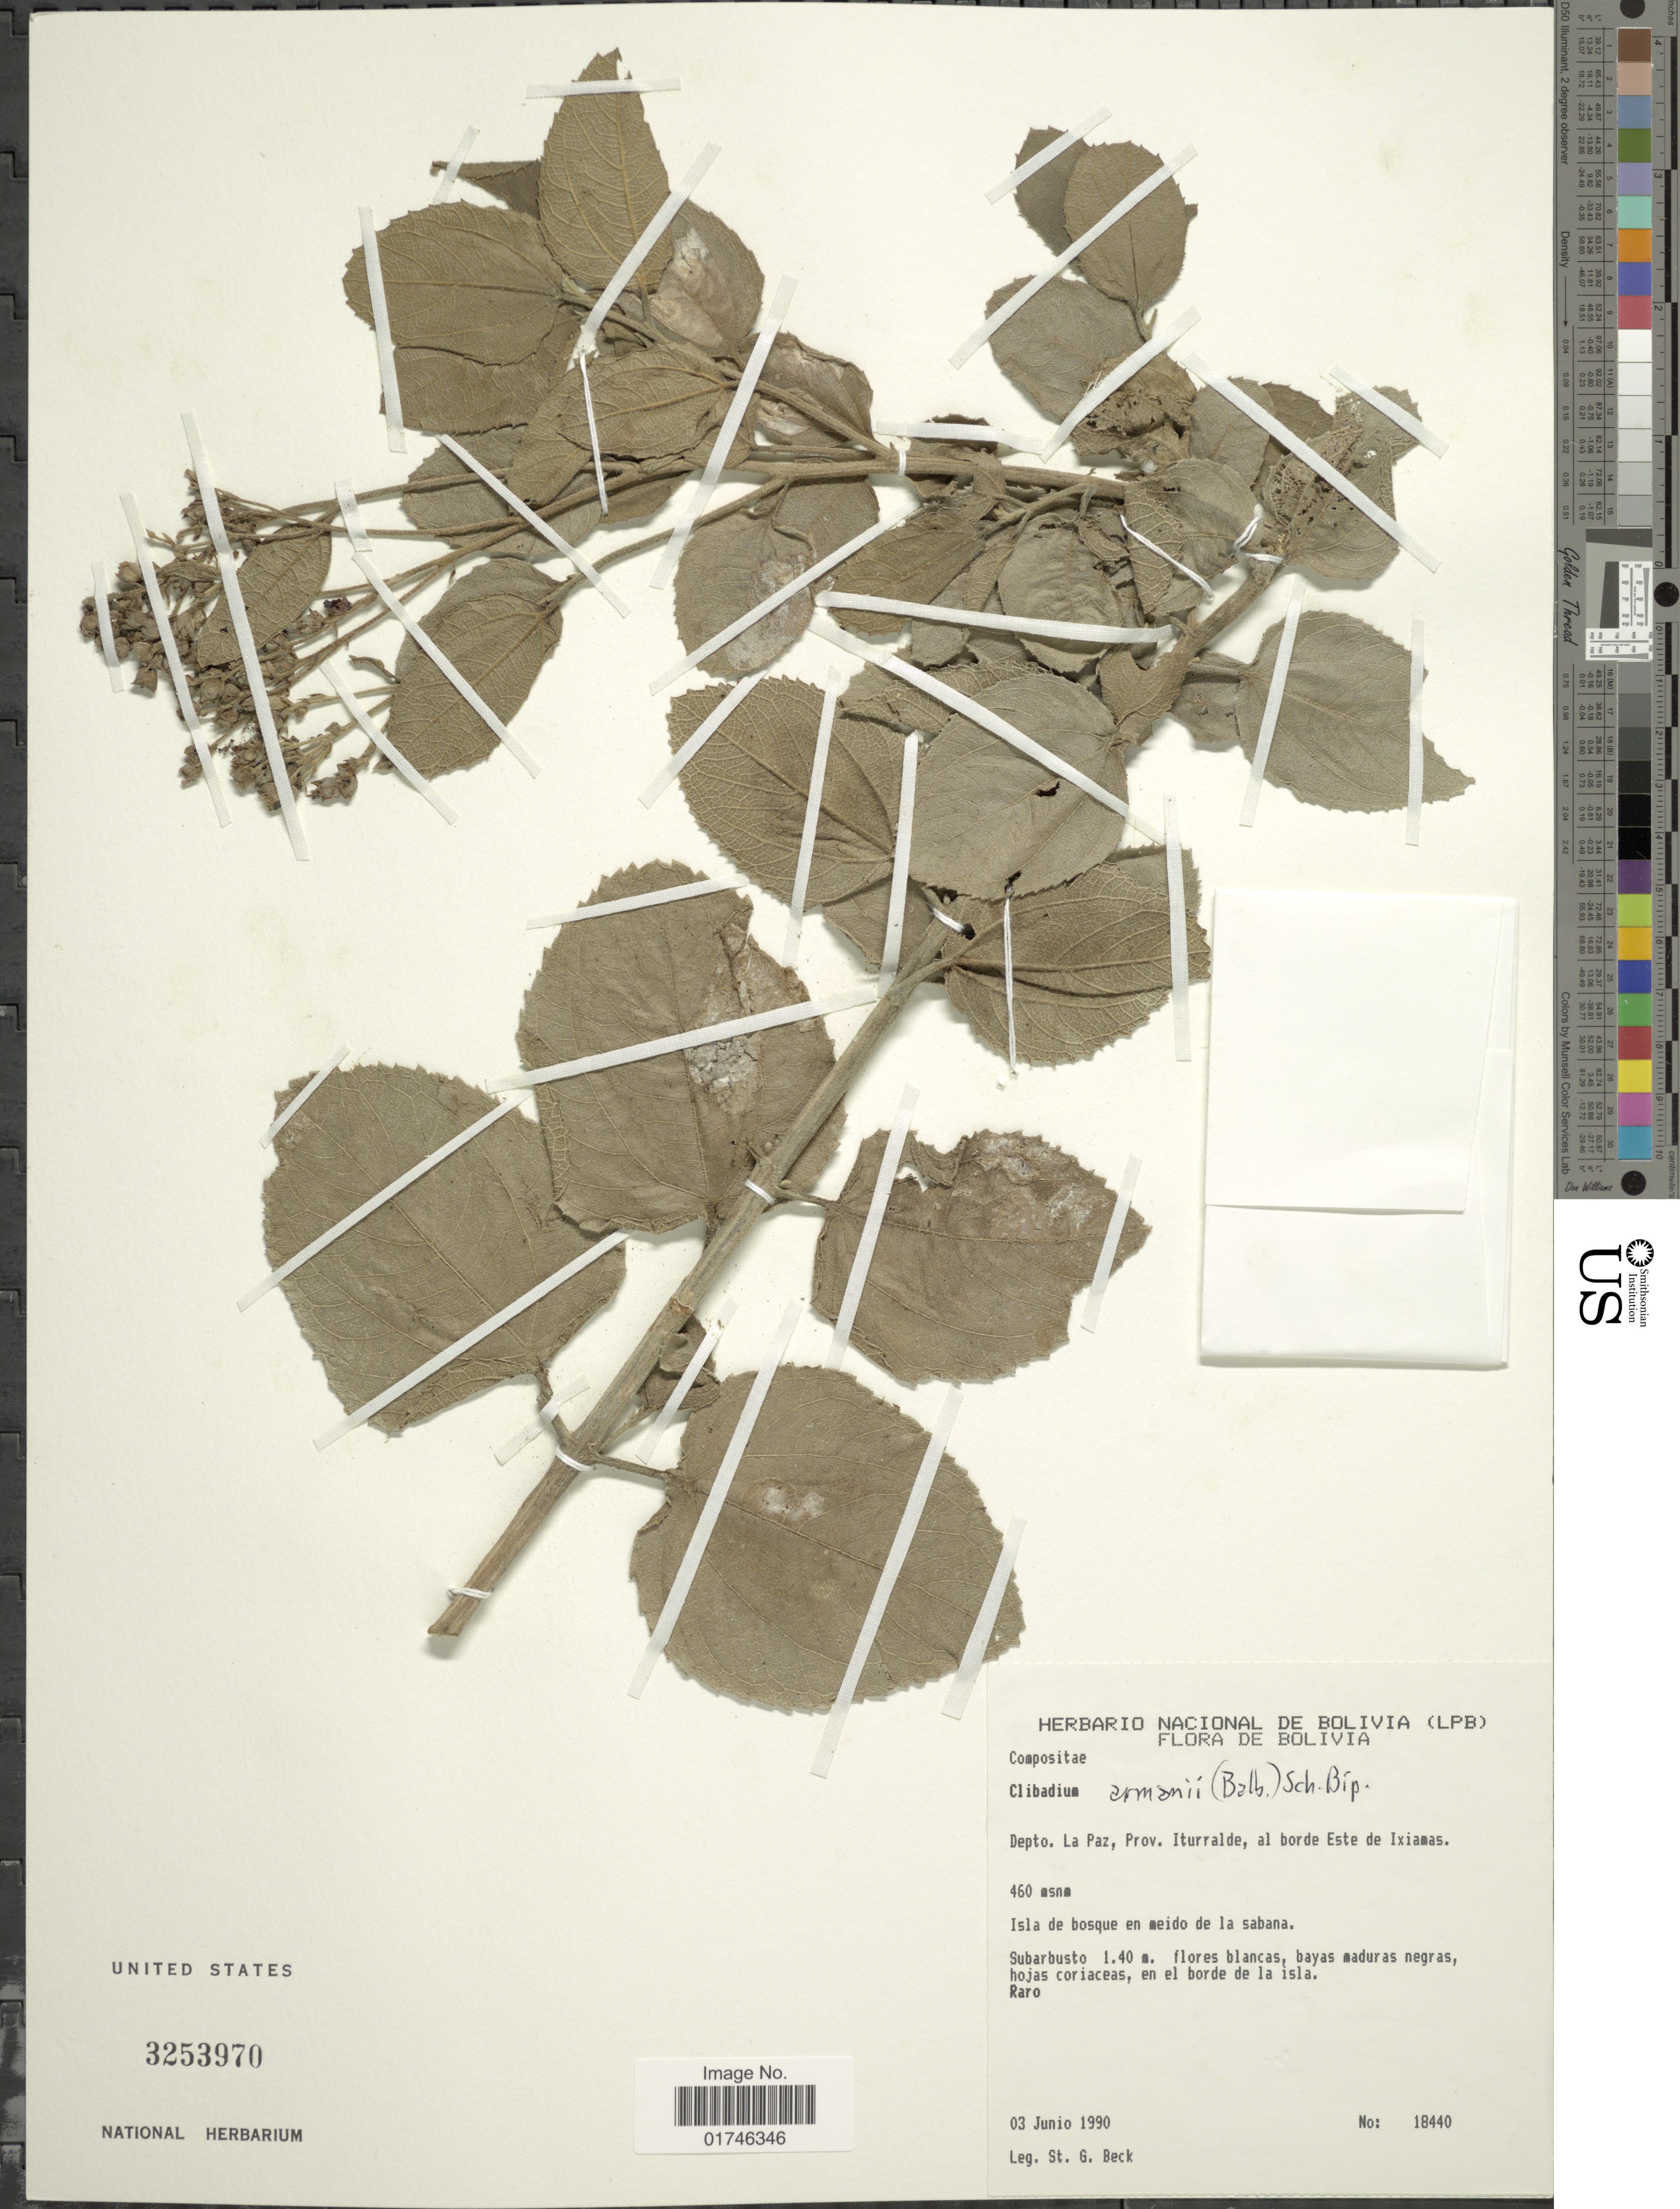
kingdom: Plantae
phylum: Tracheophyta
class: Magnoliopsida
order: Asterales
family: Asteraceae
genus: Clibadium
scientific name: Clibadium armani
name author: (Balb.) Sch. Bip. ex O.E. Schulz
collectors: S. G. Beck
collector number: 18440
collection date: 1990-06-03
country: Bolivia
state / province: La Paz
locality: Bolivia, Depto. La Paz.Prov. Iturralde, al borde Este de Ixiamas.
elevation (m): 460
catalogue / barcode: US 3253970